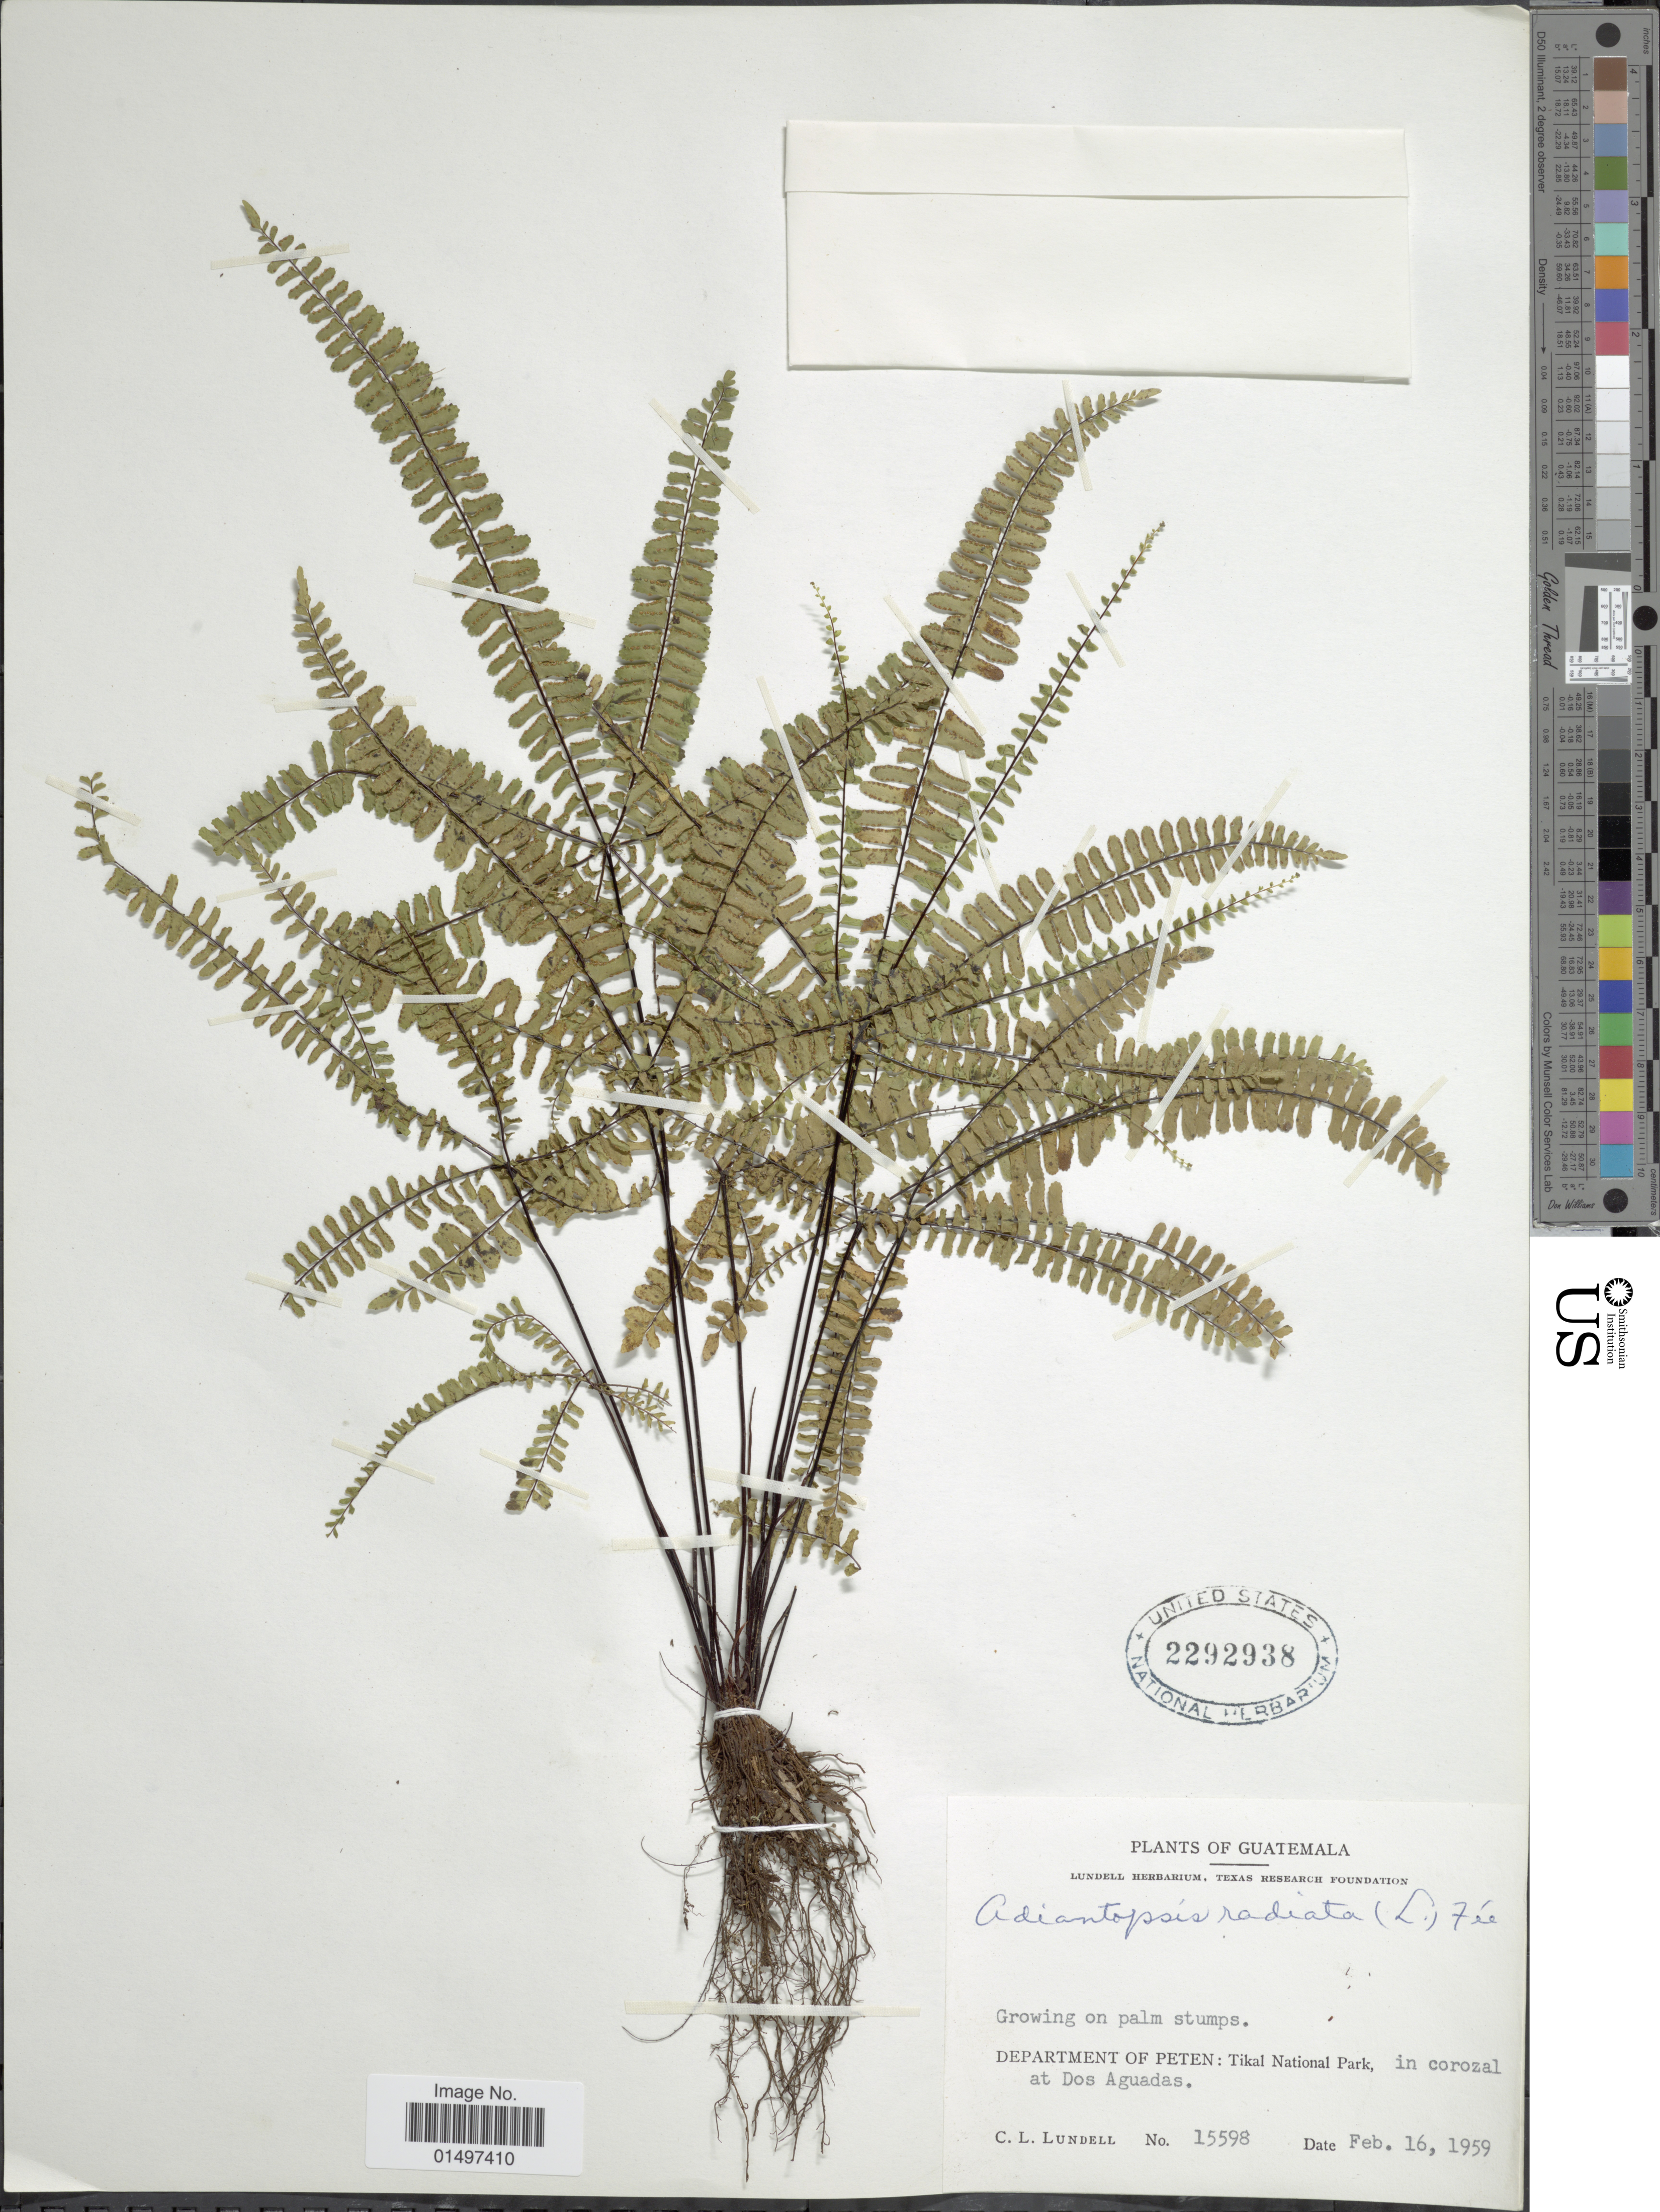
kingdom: Plantae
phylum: Tracheophyta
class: Polypodiopsida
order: Polypodiales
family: Pteridaceae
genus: Adiantopsis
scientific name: Adiantopsis radiata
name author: (L.) Fée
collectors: C. L. Lundell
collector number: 15598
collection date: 1959-02-16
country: Guatemala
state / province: El Petén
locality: Department of Peten: Tikal National Park, in corozal at Dos Aguadas.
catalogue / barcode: US 2292938